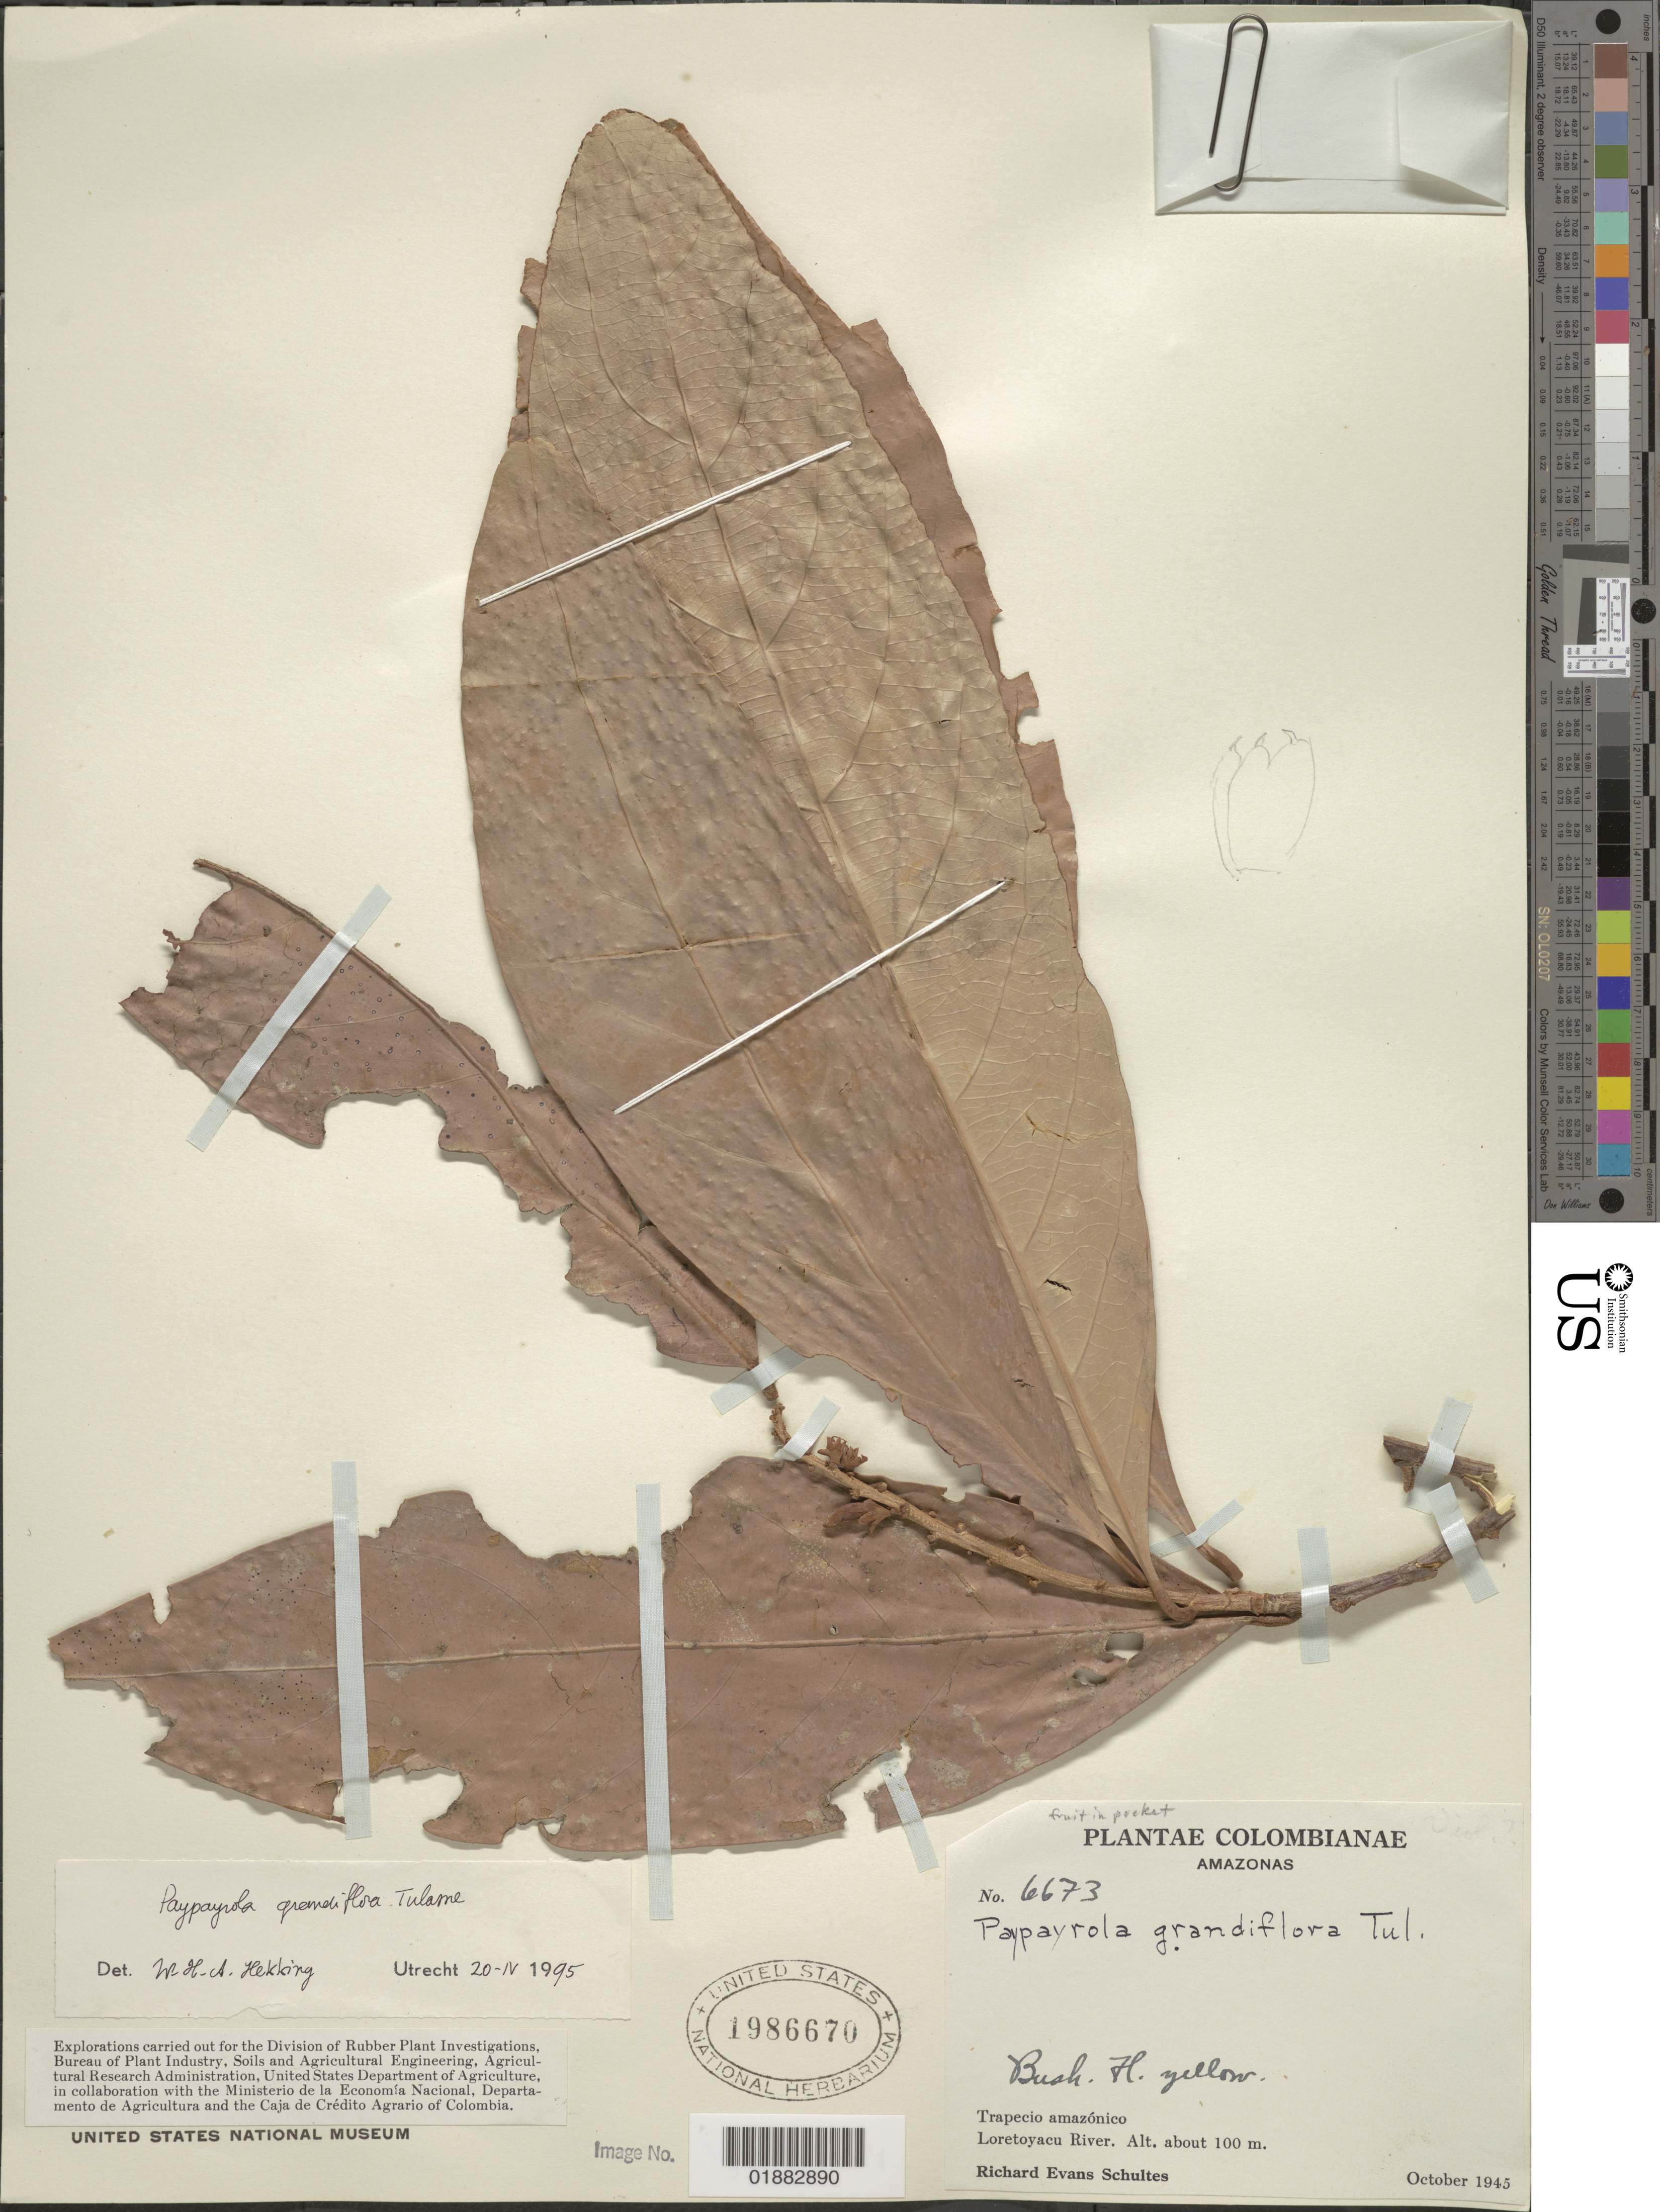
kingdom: Plantae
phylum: Tracheophyta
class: Magnoliopsida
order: Malpighiales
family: Violaceae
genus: Paypayrola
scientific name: Paypayrola sp.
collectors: R. E. Schultes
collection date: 1845-10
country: Colombia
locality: Loretoyacu River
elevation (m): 100